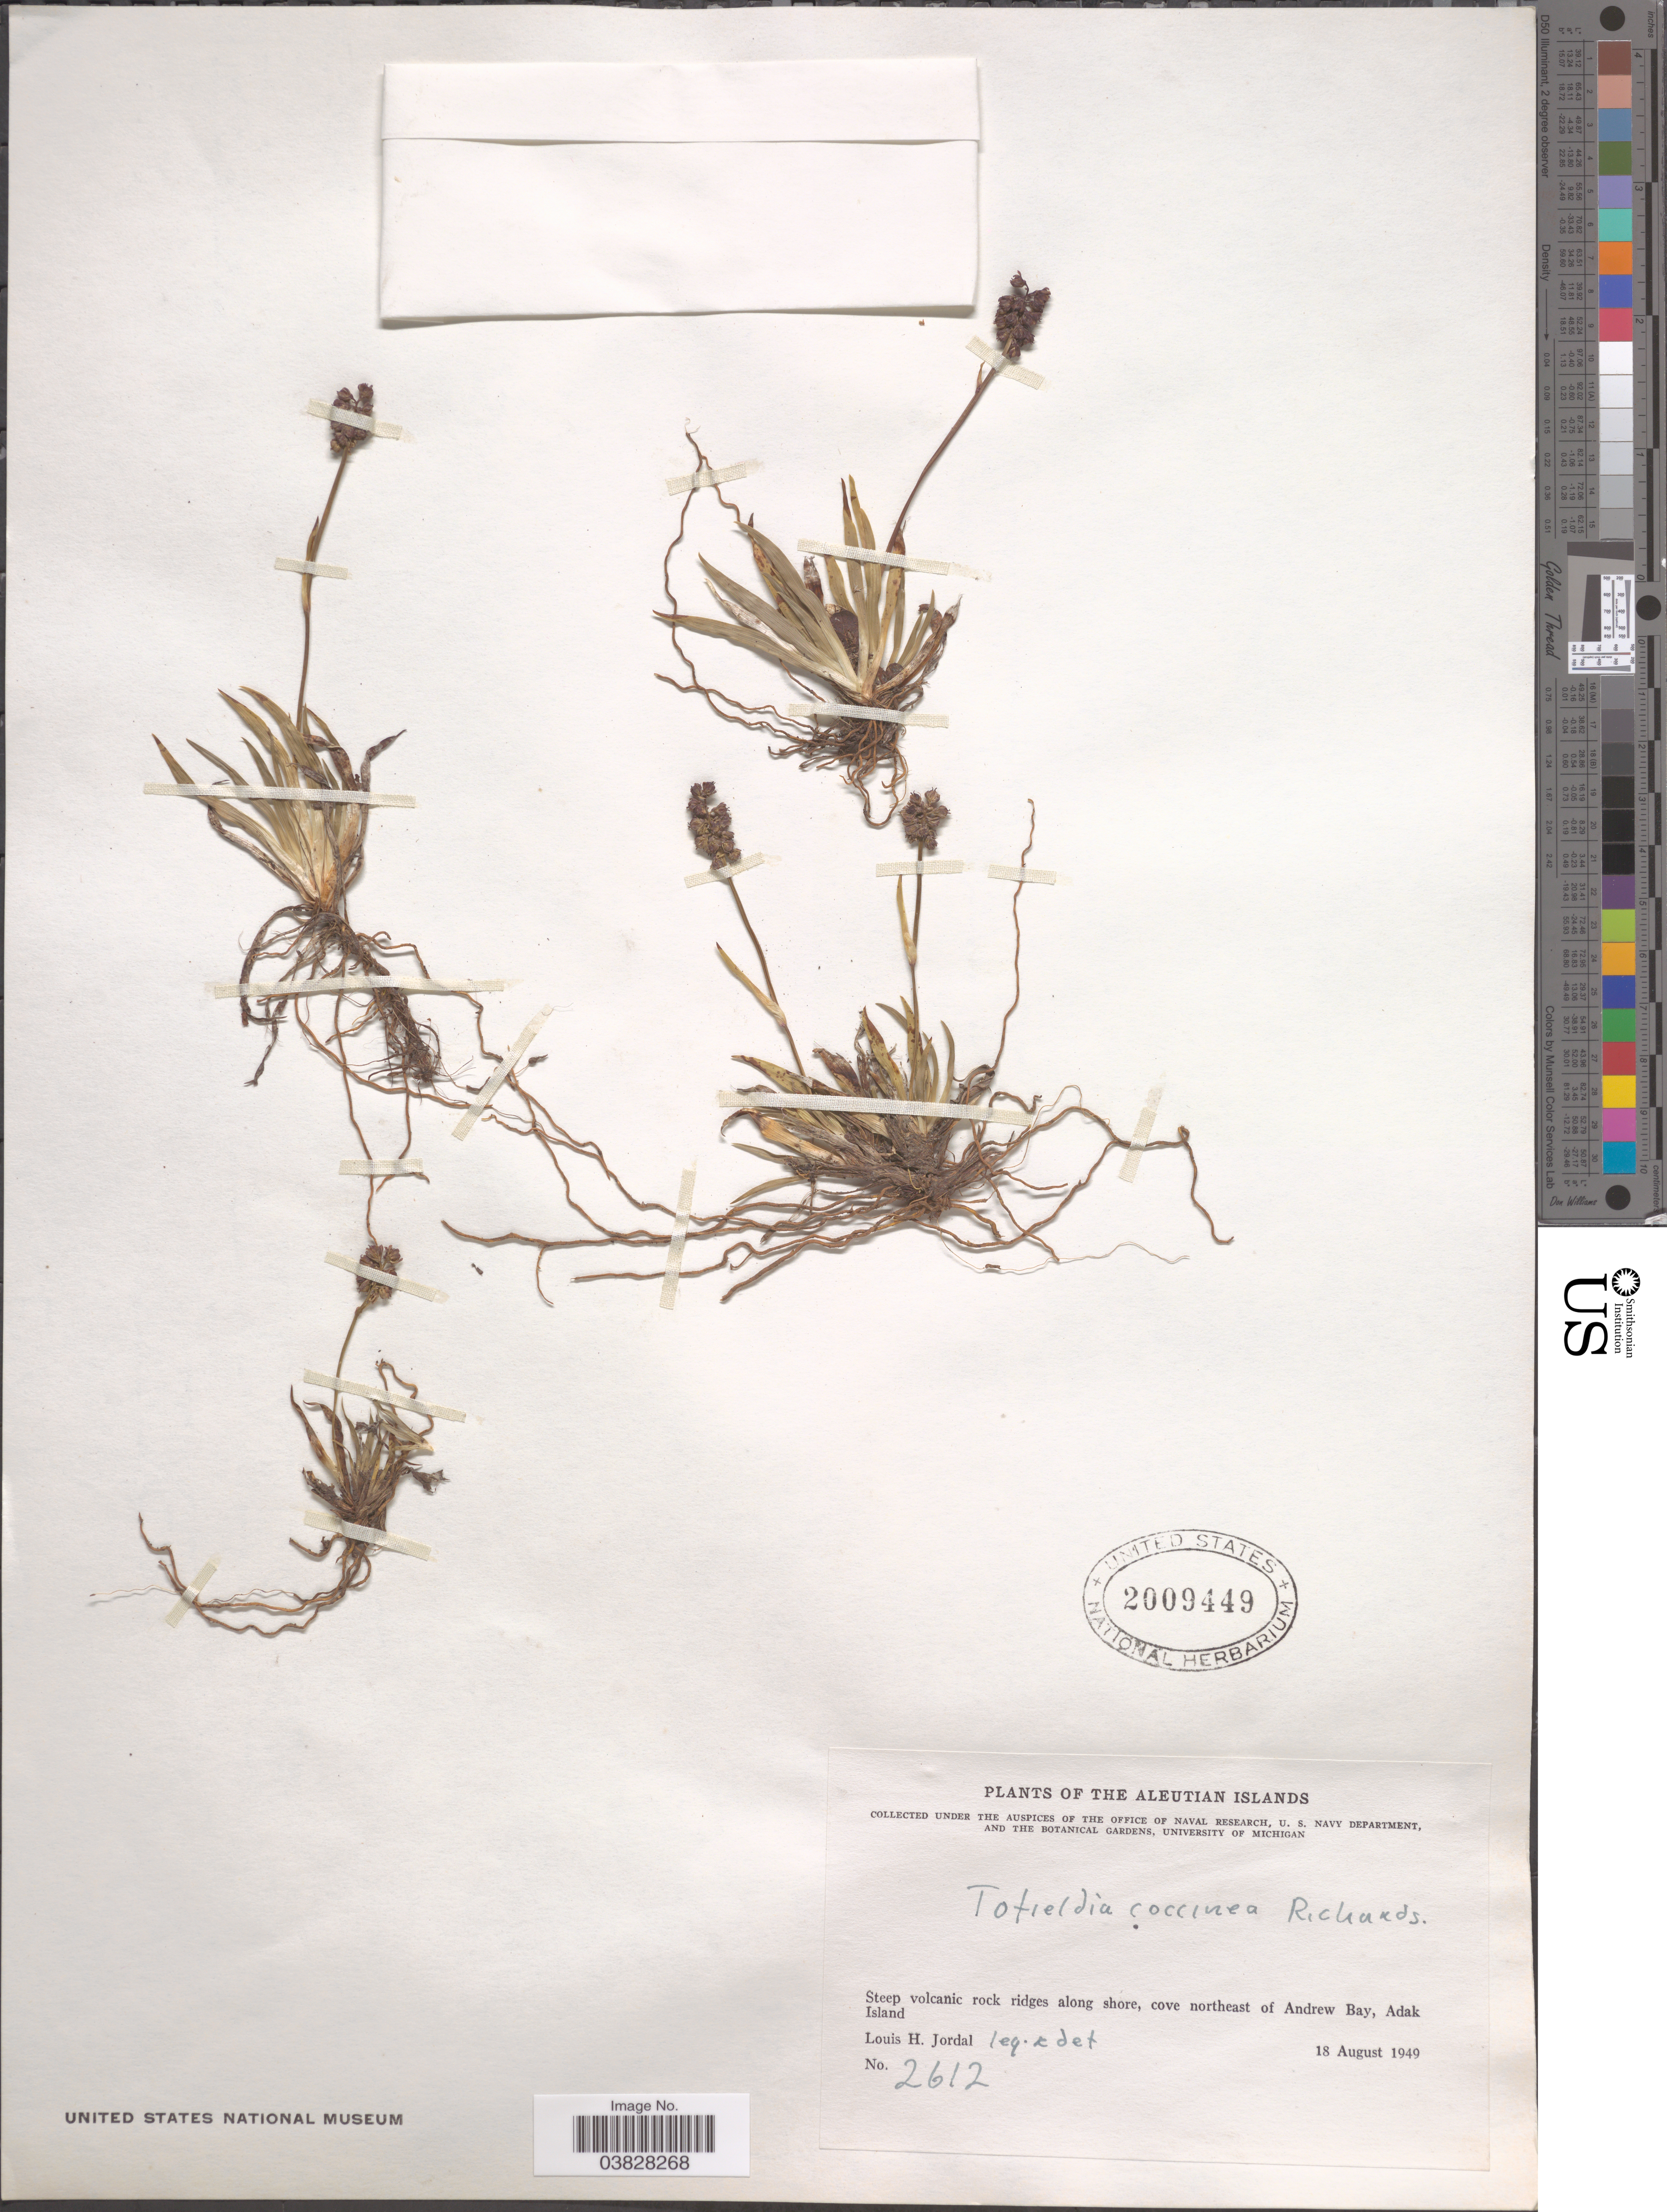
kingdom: Plantae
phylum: Tracheophyta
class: Liliopsida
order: Alismatales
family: Tofieldiaceae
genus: Tofieldia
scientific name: Tofieldia coccinea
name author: Richardson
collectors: L. Jordal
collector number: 2612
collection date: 1949-08-18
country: United States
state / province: Alaska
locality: Aleutian Islands. Cove northeast of Andrew Bay, Adak Island.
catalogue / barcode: US 2009449